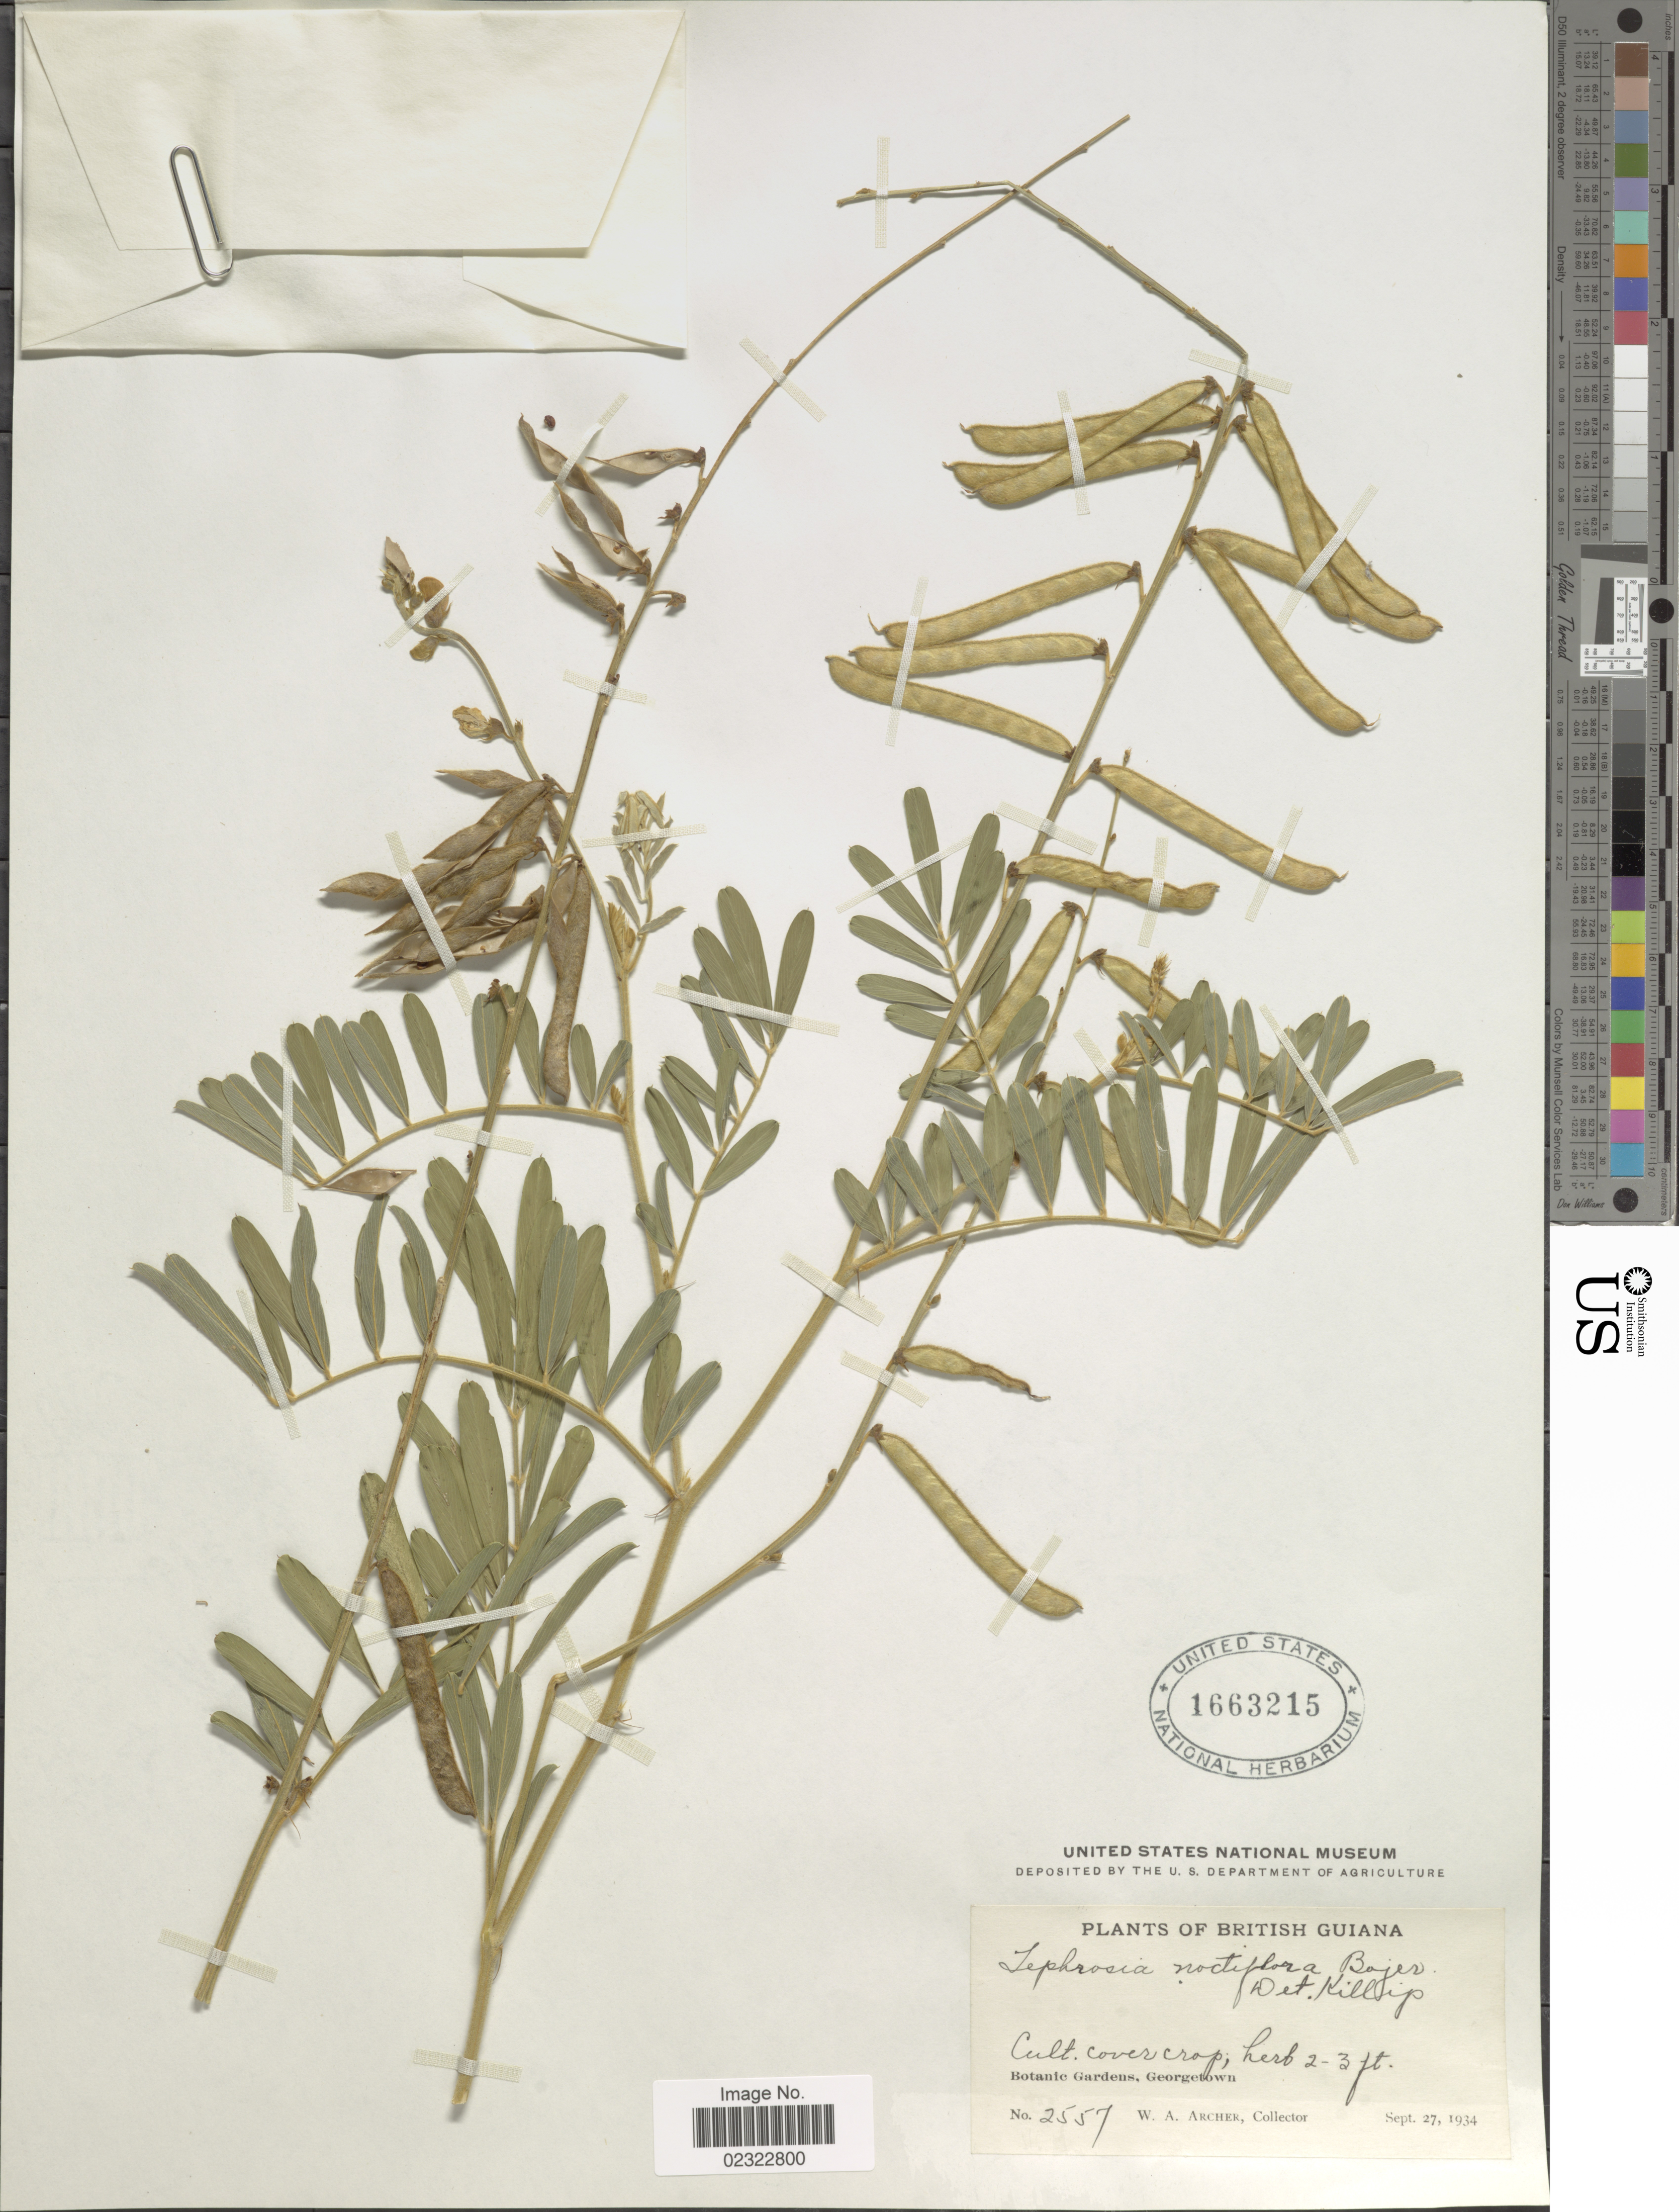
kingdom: Plantae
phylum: Tracheophyta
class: Magnoliopsida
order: Fabales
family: Fabaceae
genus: Tephrosia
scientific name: Tephrosia noctiflora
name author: Bojer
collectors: W. A. Archer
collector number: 2557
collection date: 1934-09-27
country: Guyana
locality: British Guiana. Botanic Gardens, Georgetown.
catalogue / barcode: US 1663215